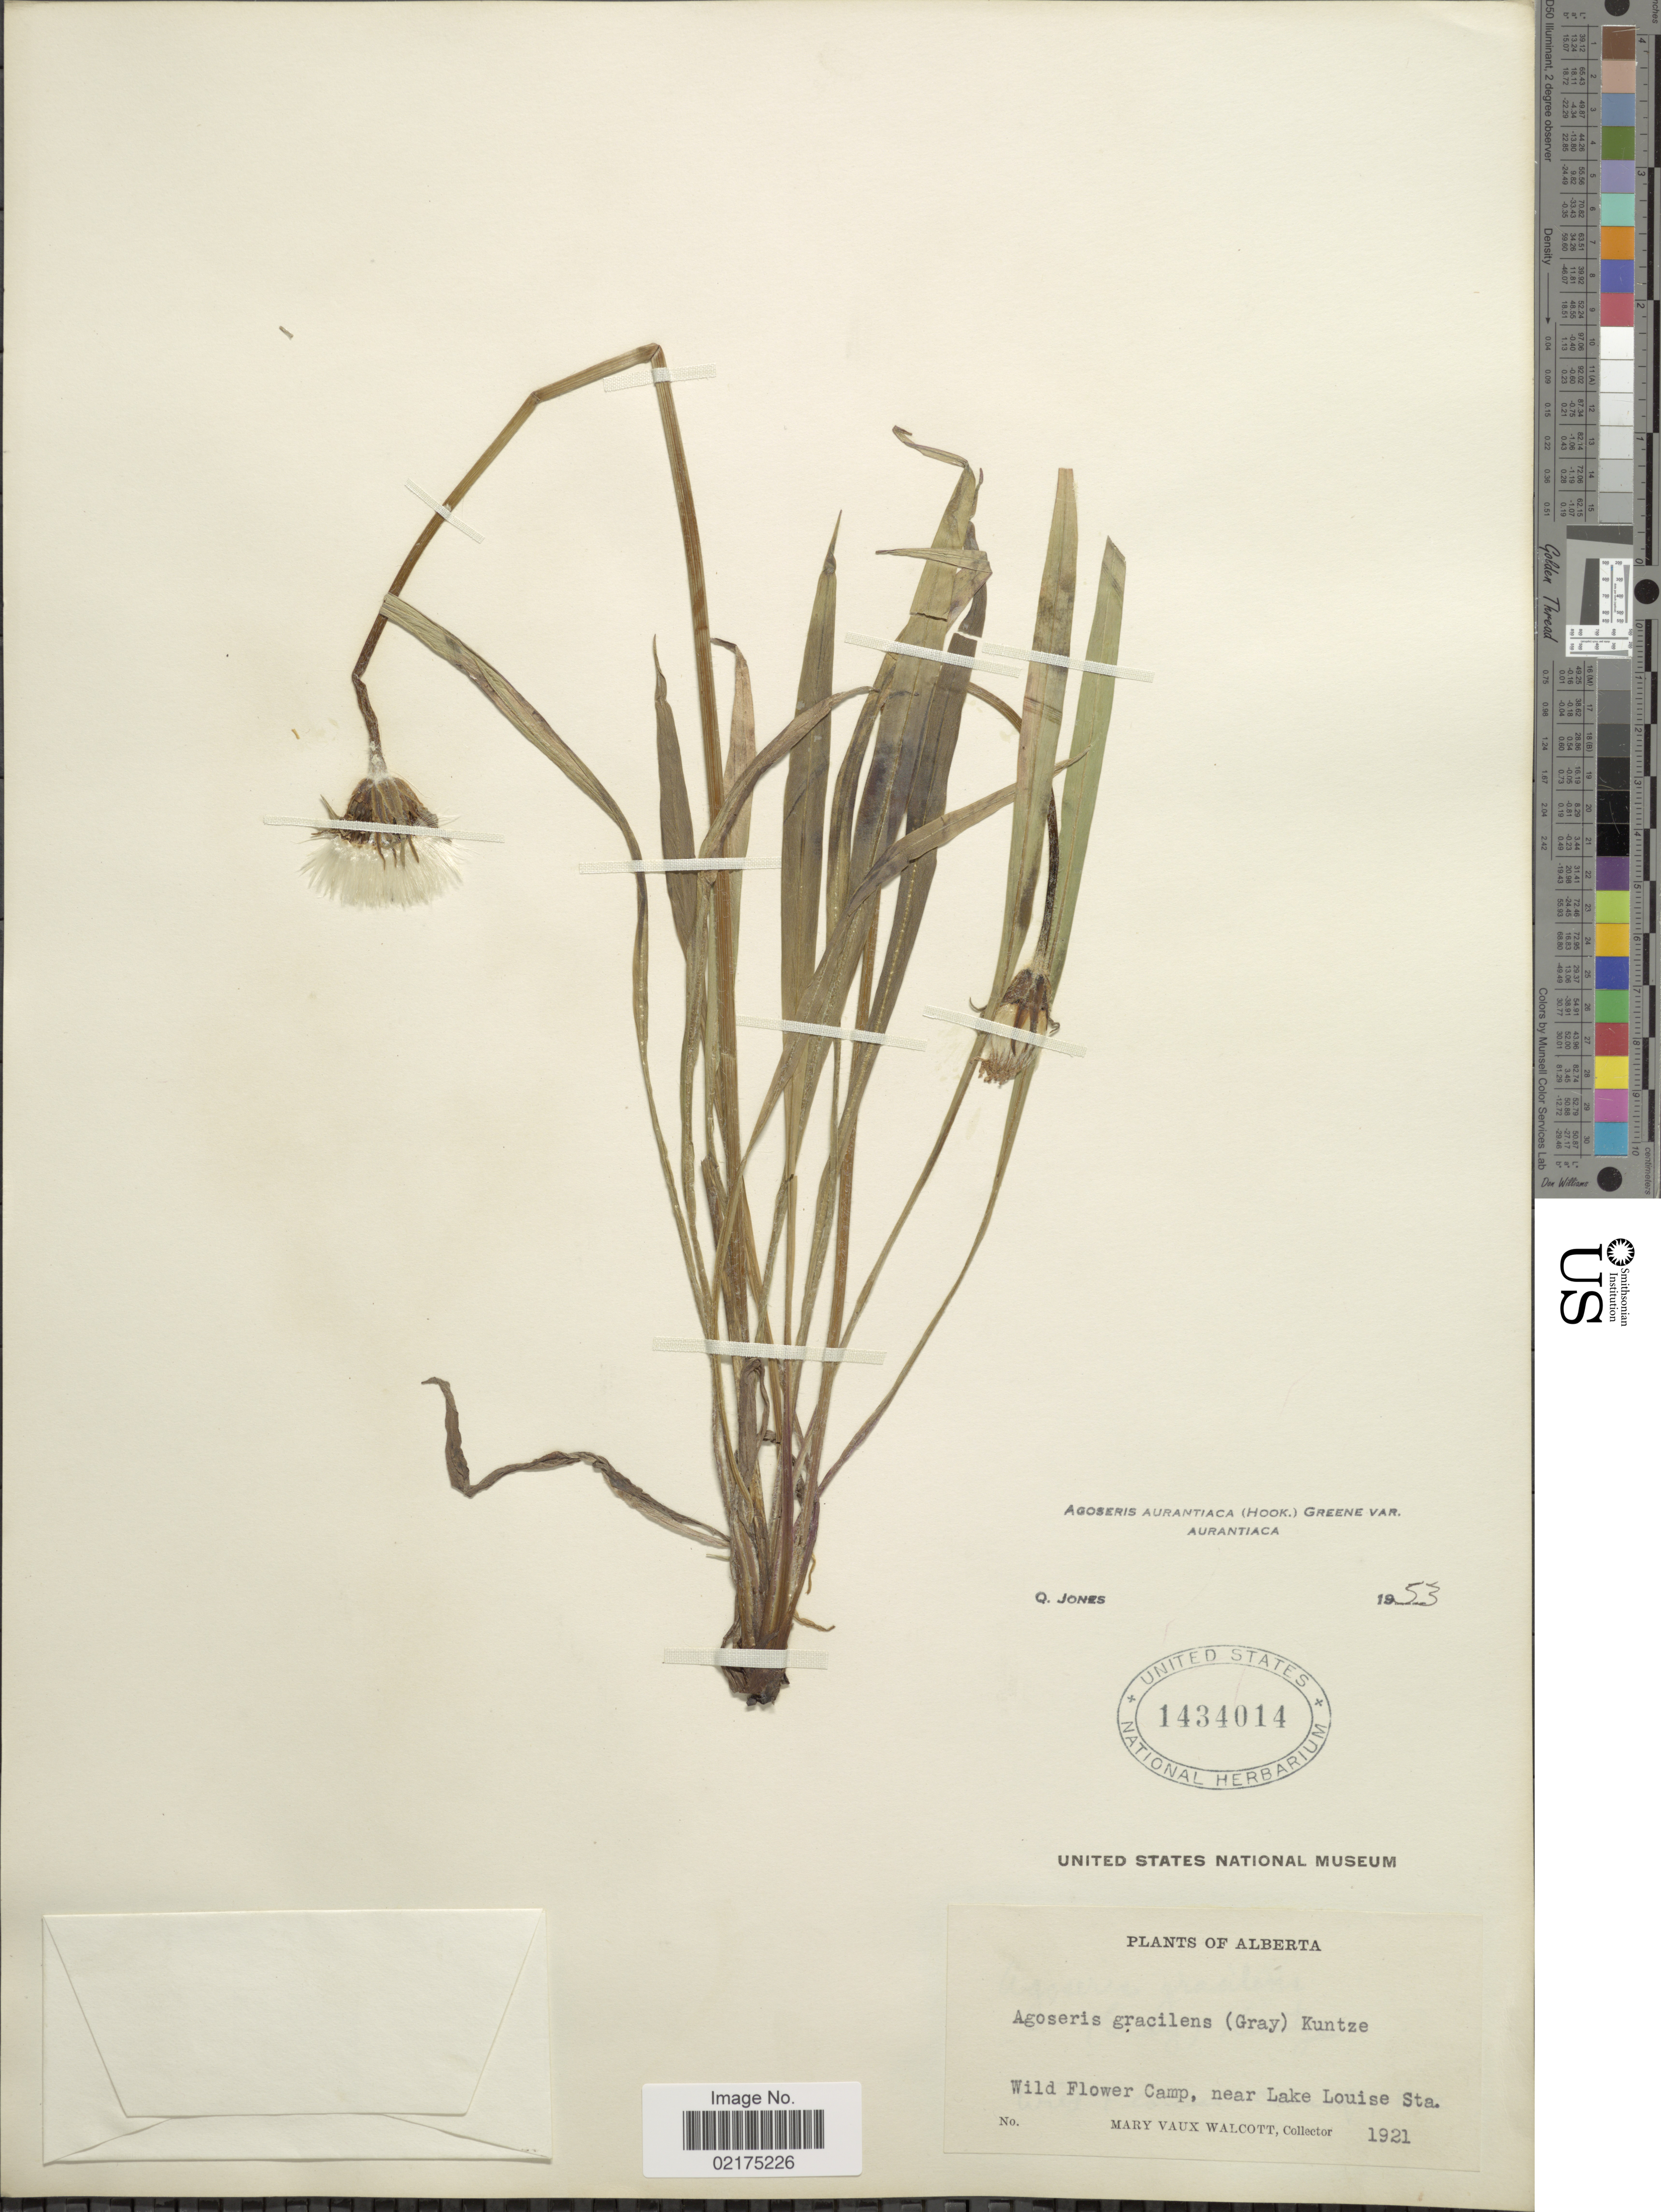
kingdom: Plantae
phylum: Tracheophyta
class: Magnoliopsida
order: Asterales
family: Asteraceae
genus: Agoseris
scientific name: Agoseris aurantiaca var. aurantiaca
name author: (Hook.) Greene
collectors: M. Walcott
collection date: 1921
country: Canada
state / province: Alberta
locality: Wild Flower Camp, near Lake Louise Sta.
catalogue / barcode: US 1434014